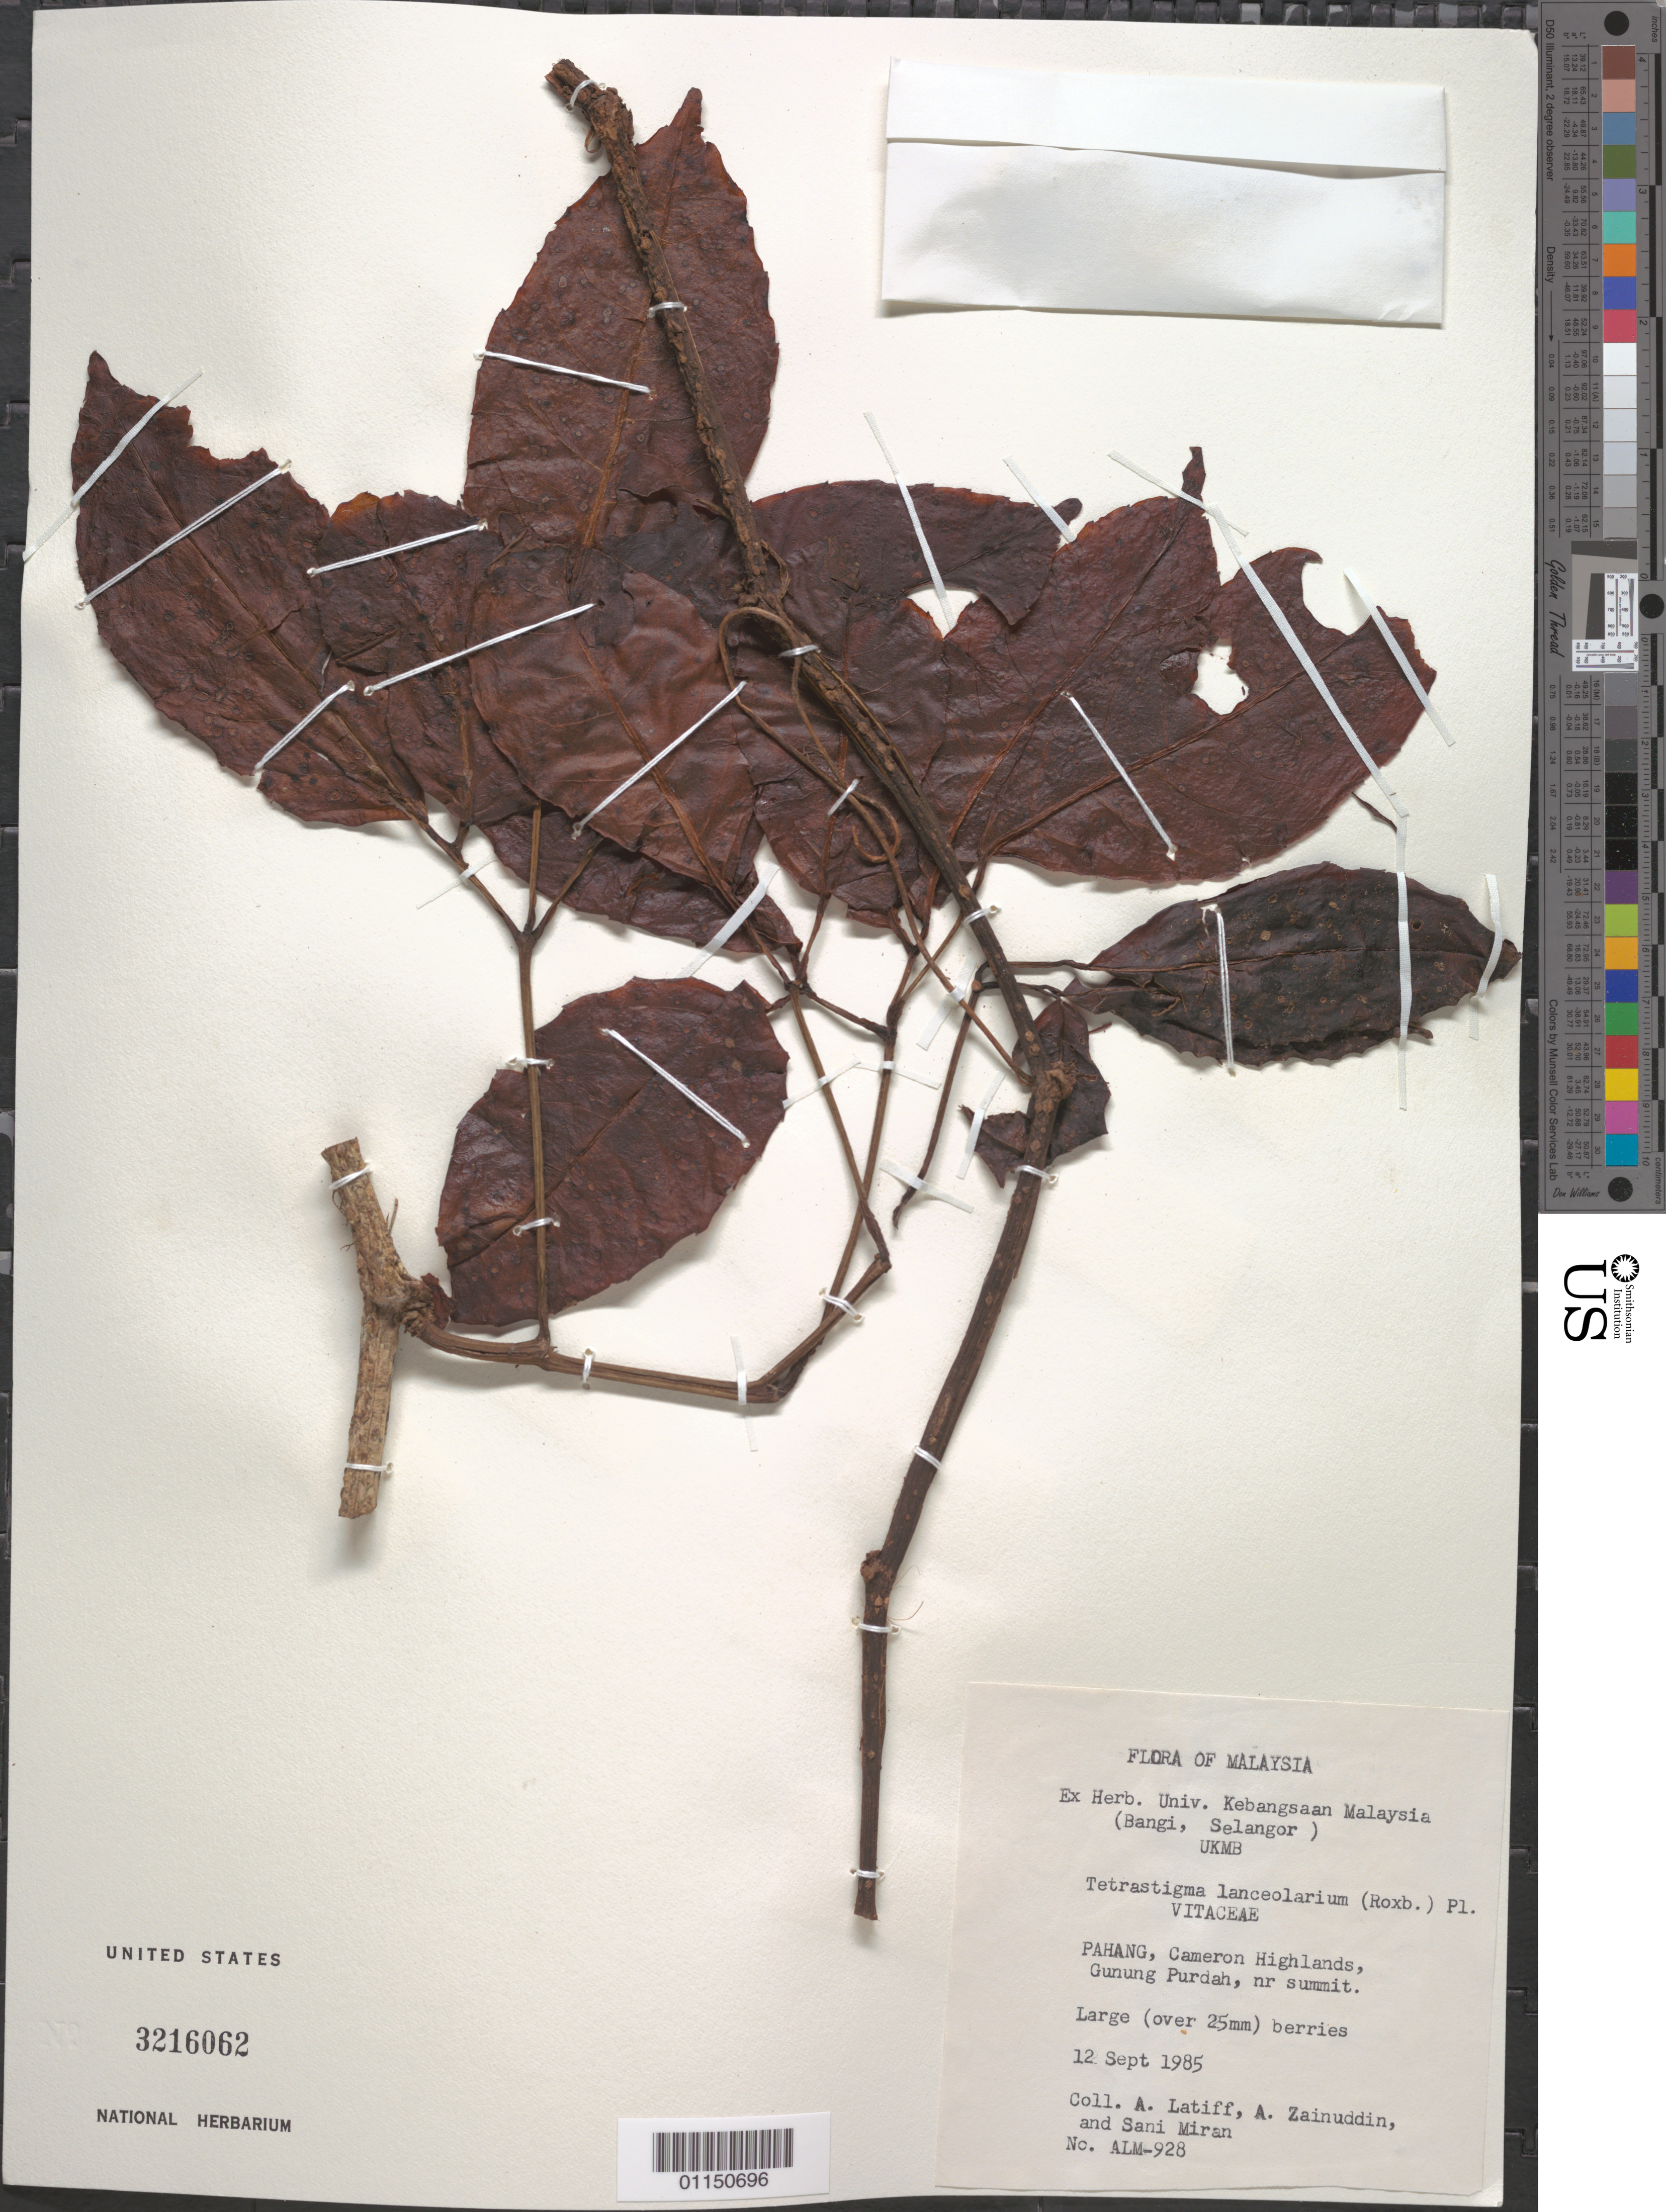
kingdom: Plantae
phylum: Tracheophyta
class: Magnoliopsida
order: Vitales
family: Vitaceae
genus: Tetrastigma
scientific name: Tetrastigma lanceolarium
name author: (Roxb.) Planch.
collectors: A. Latiff, A. Zainuddin & S. Miran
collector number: ALM - 928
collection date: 1985-09-12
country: Malaysia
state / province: Pahang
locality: Cameron Highlands, Gunung Purdah, near summit.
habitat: Large berries.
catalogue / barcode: US 3216062